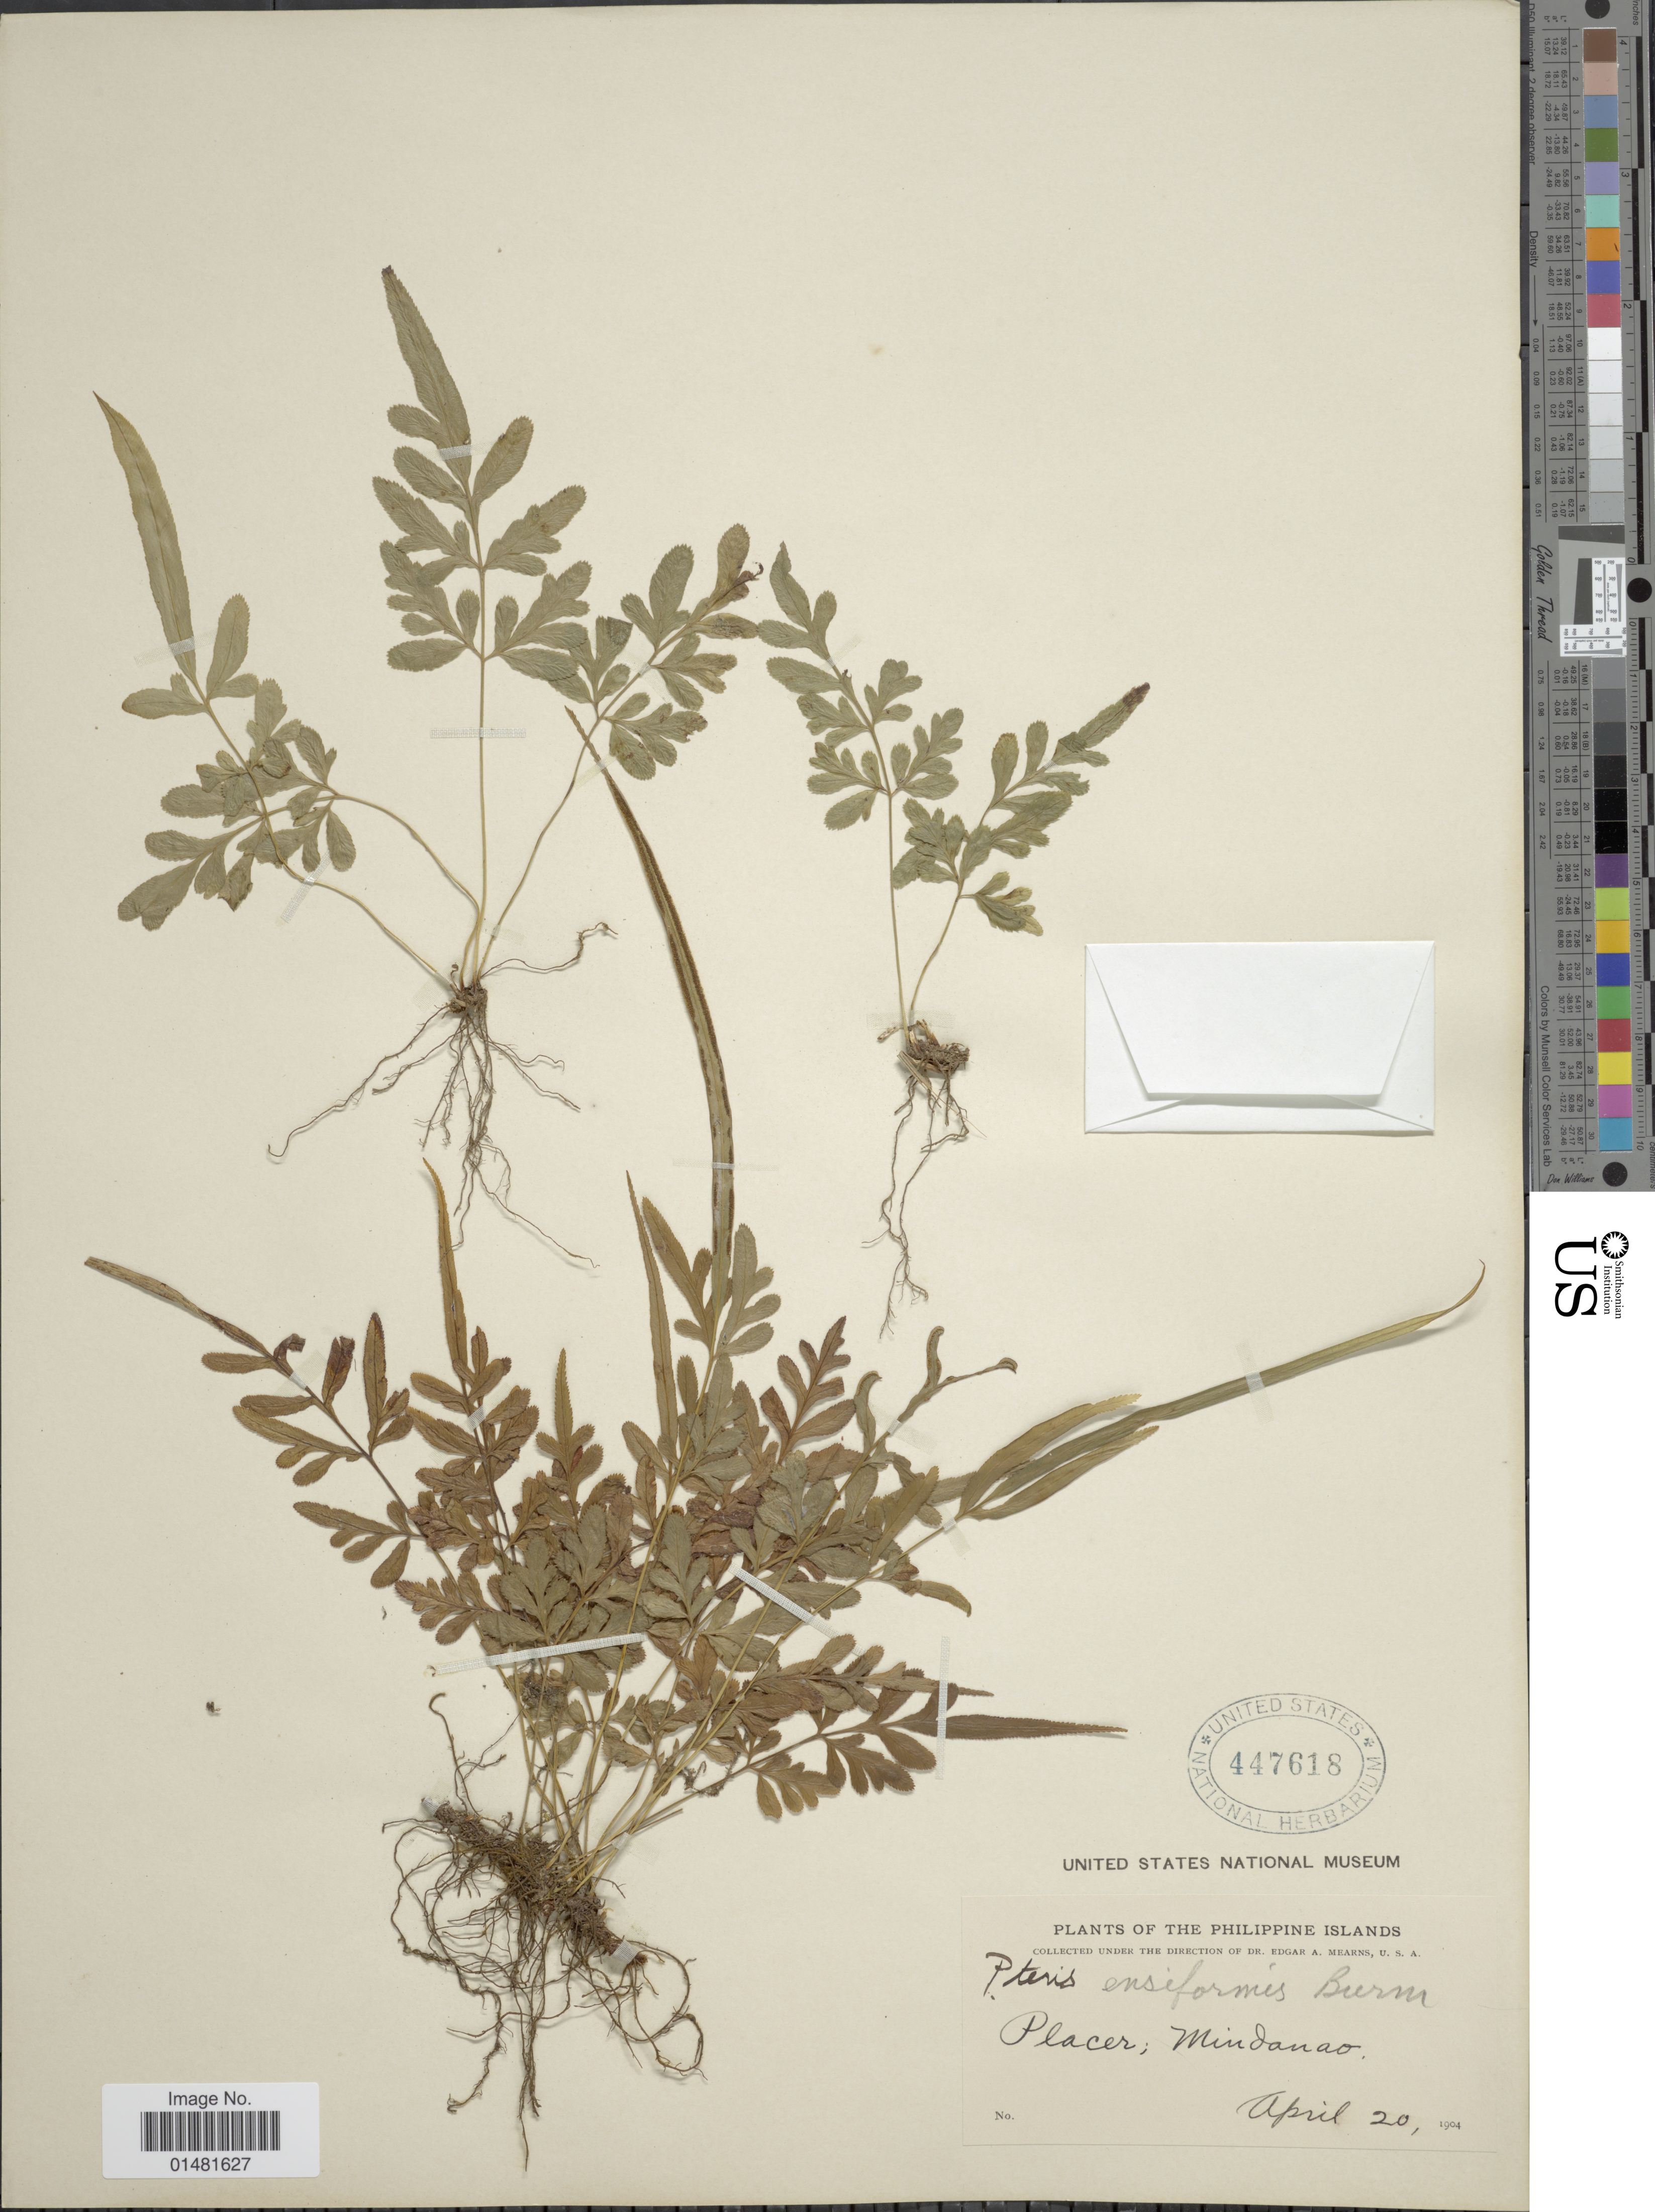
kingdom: Plantae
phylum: Tracheophyta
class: Polypodiopsida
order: Polypodiales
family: Pteridaceae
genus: Pteris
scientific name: Pteris ensiformis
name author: Burm. f.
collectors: E. A. Mearns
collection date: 1904-04-20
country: Philippines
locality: Placer; Mindanao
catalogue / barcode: US 447618